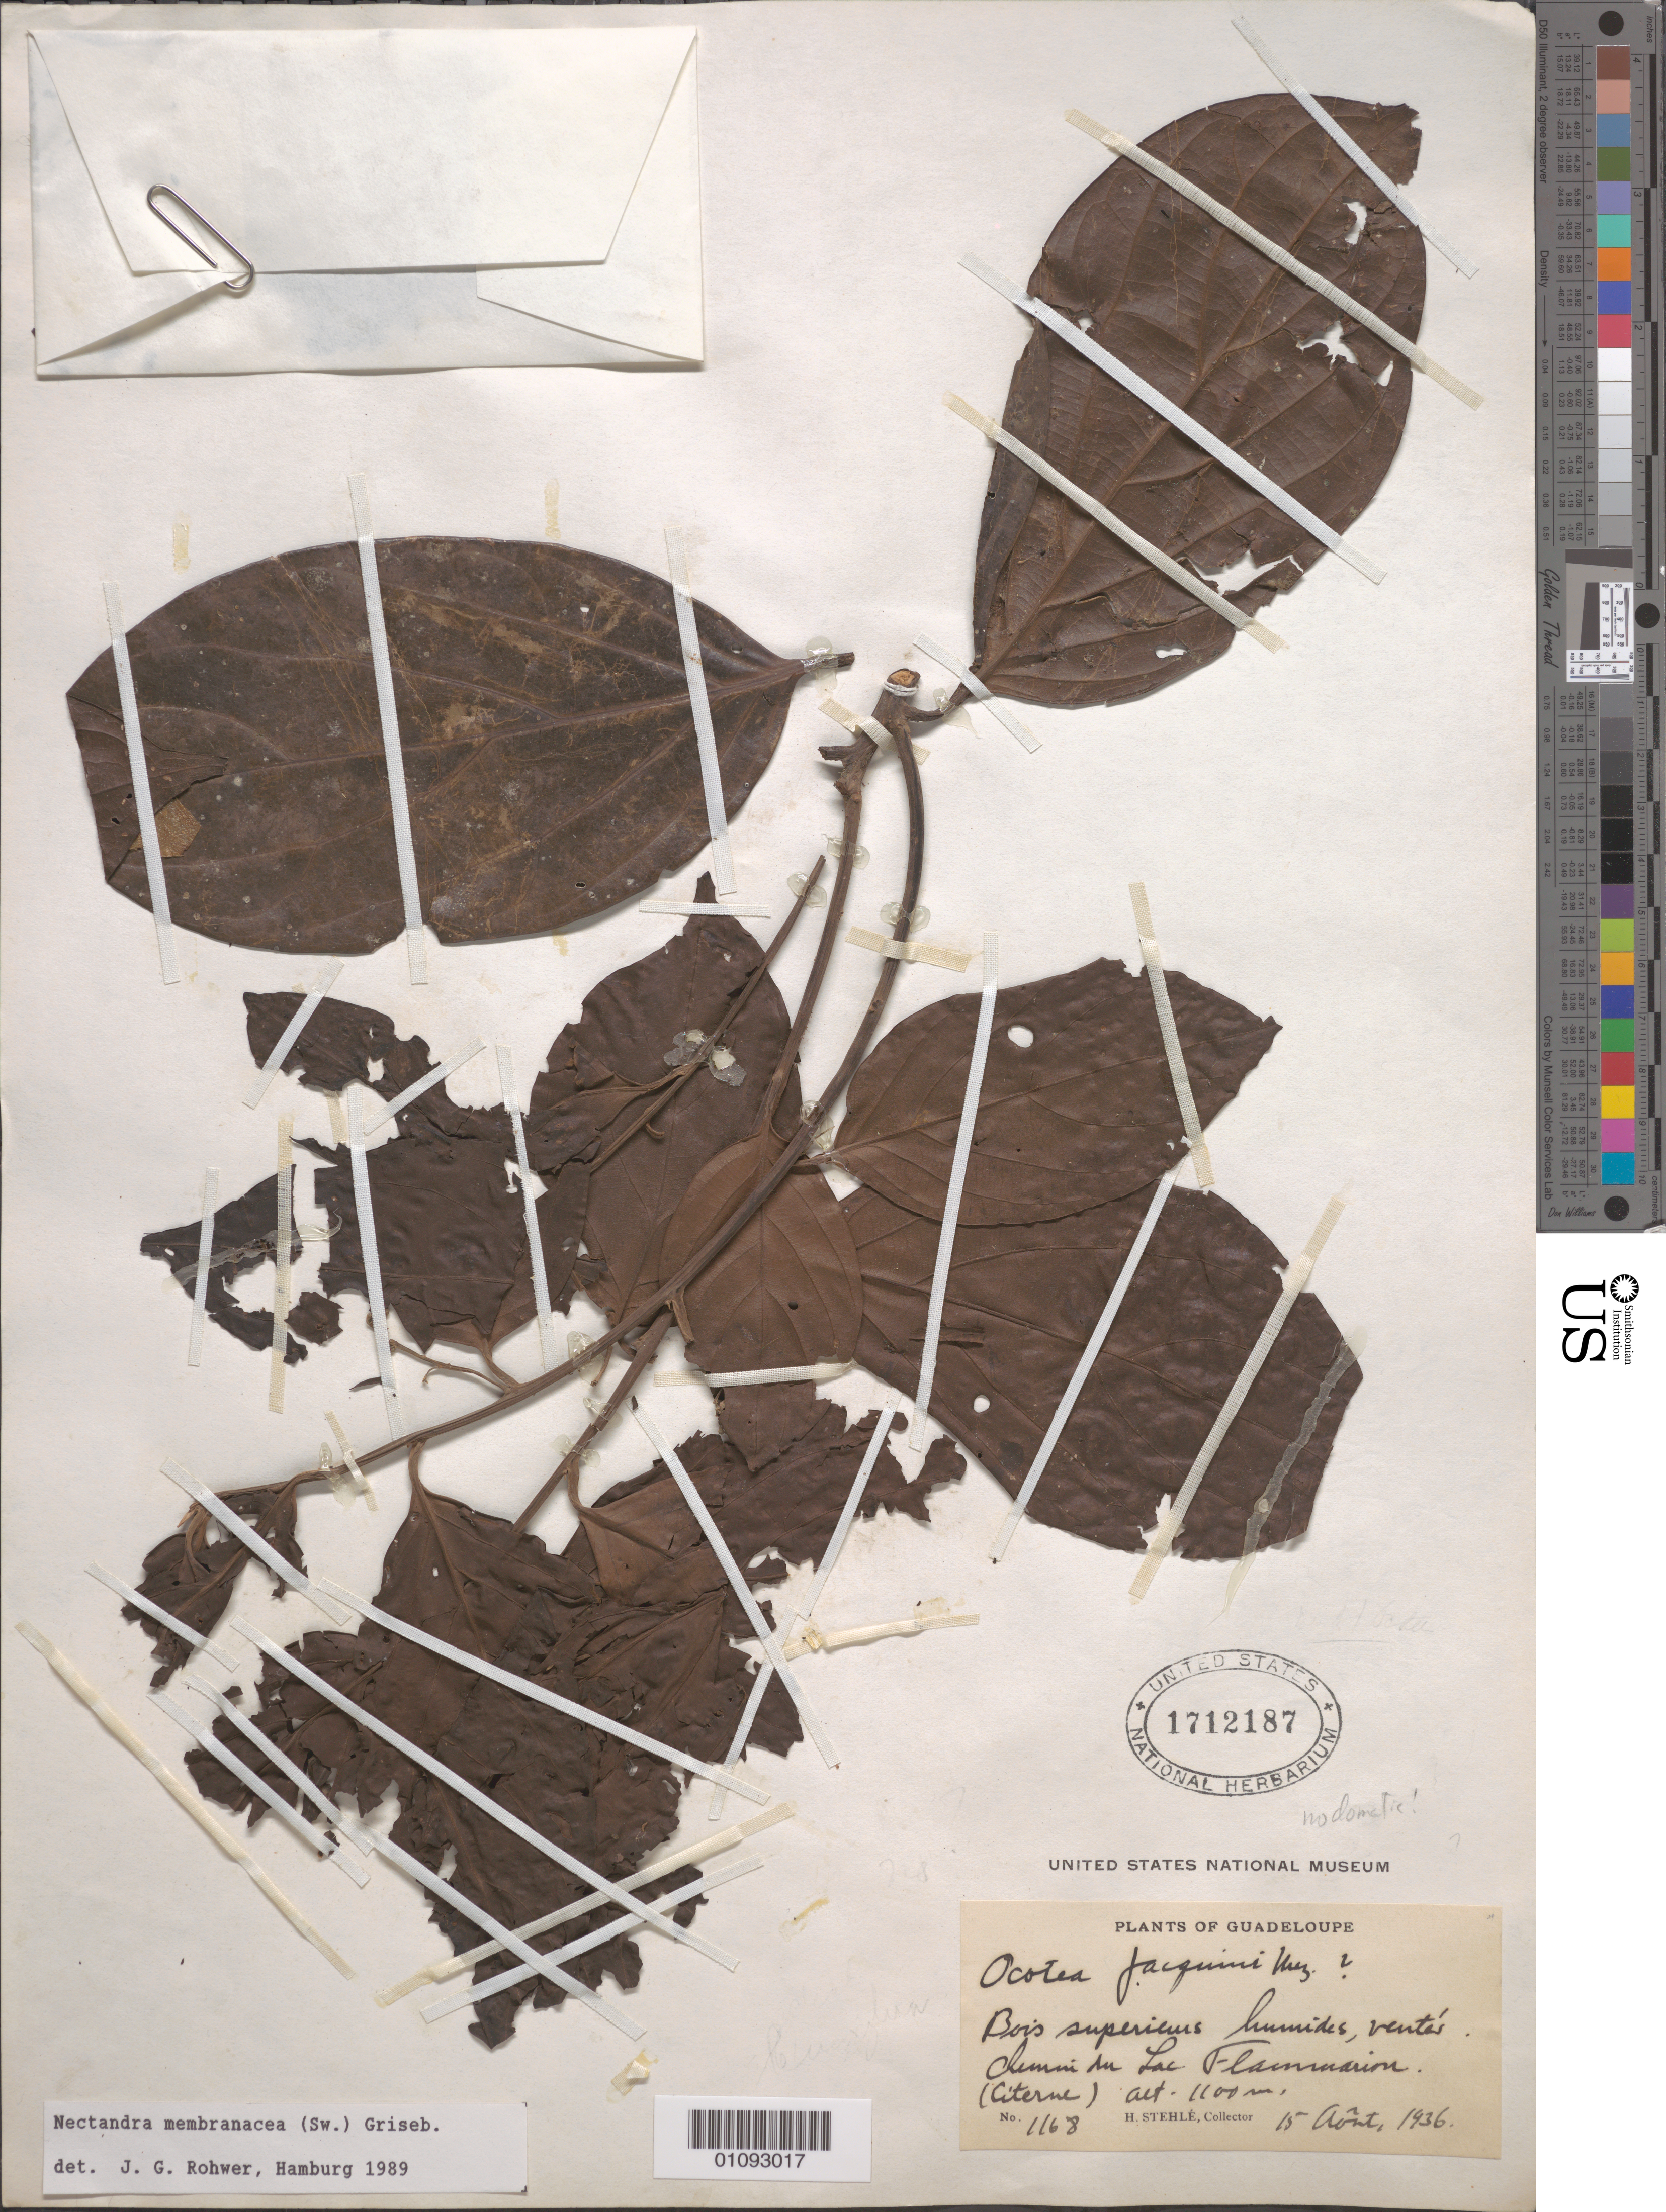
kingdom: Plantae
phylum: Tracheophyta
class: Magnoliopsida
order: Laurales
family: Lauraceae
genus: Nectandra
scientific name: Nectandra membranacea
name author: (Sw.) Griseb.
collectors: H. Stehlé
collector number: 1168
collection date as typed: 15 Aug 1936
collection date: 1936-08-15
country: Guadeloupe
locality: Lac Flammerion.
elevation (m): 1100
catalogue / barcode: US 1712187